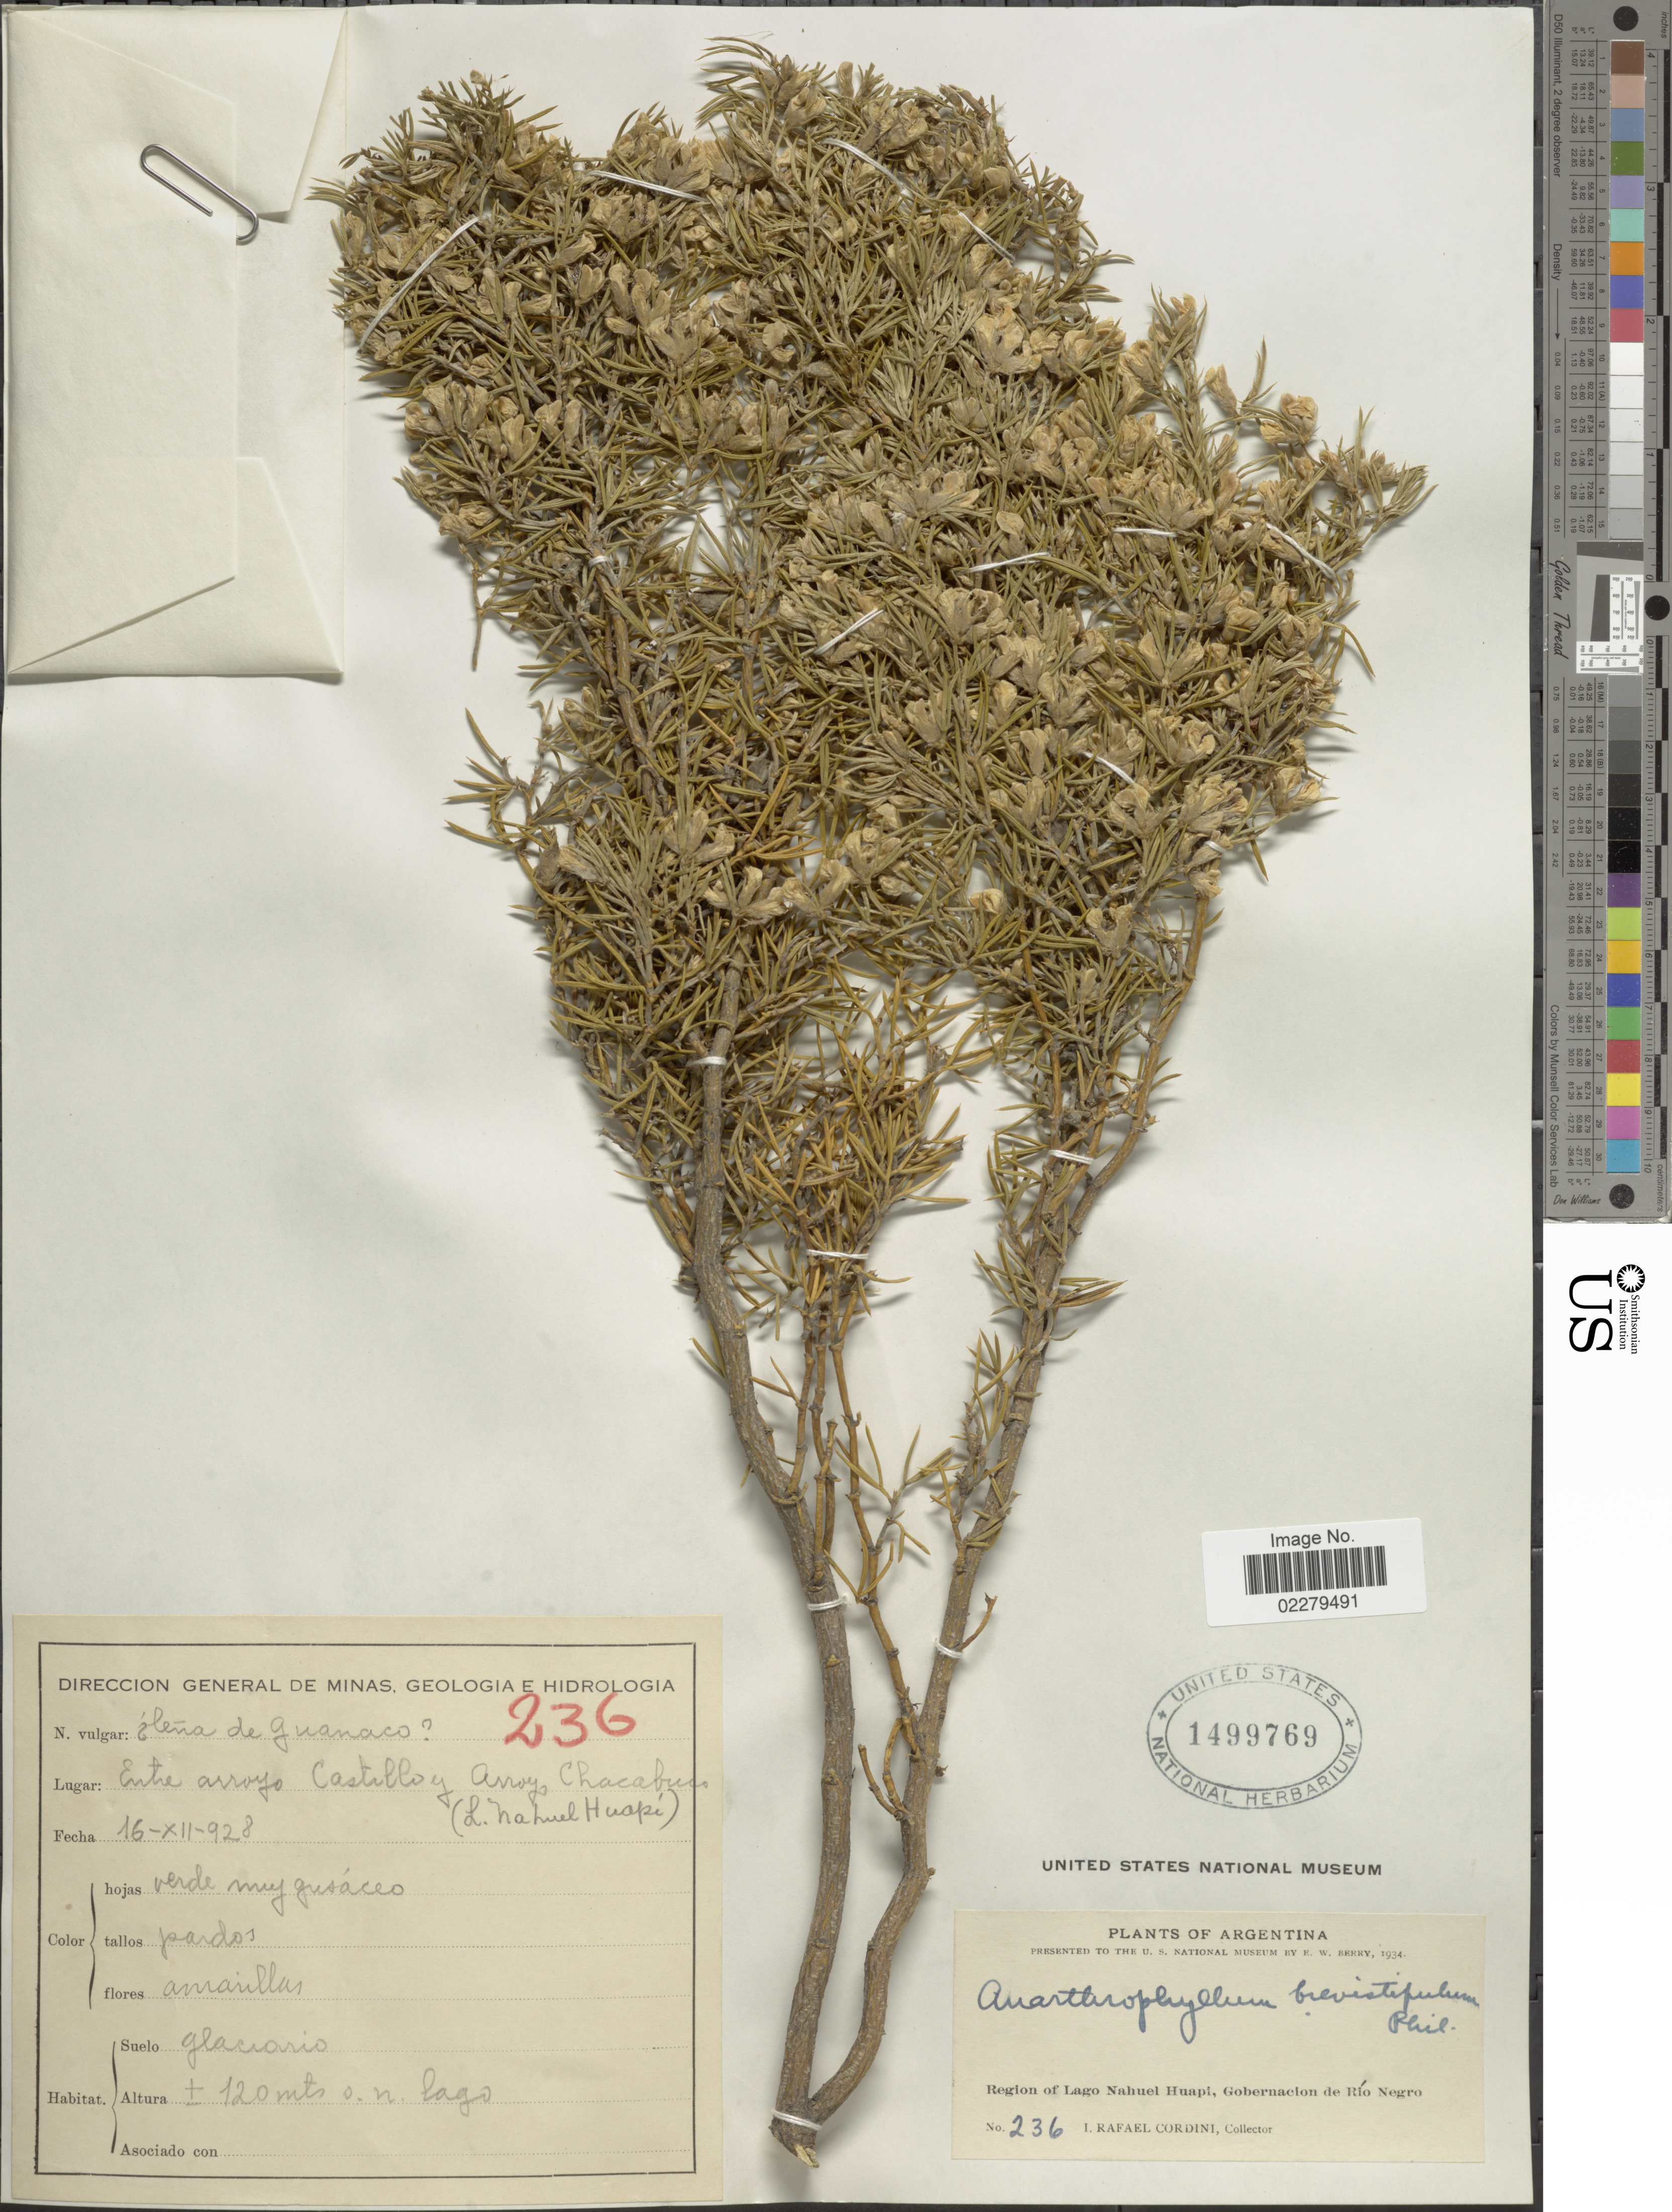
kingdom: Plantae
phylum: Tracheophyta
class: Magnoliopsida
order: Fabales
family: Fabaceae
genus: Anarthrophyllum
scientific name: Anarthrophyllum brevistipula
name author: Phil.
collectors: I. Cordini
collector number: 236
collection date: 1928-12-16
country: Argentina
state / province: Rio Negro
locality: Region of Lago Nahuel Huapi, Gobernacion de Rio Negro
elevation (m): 120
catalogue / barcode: US 1499769